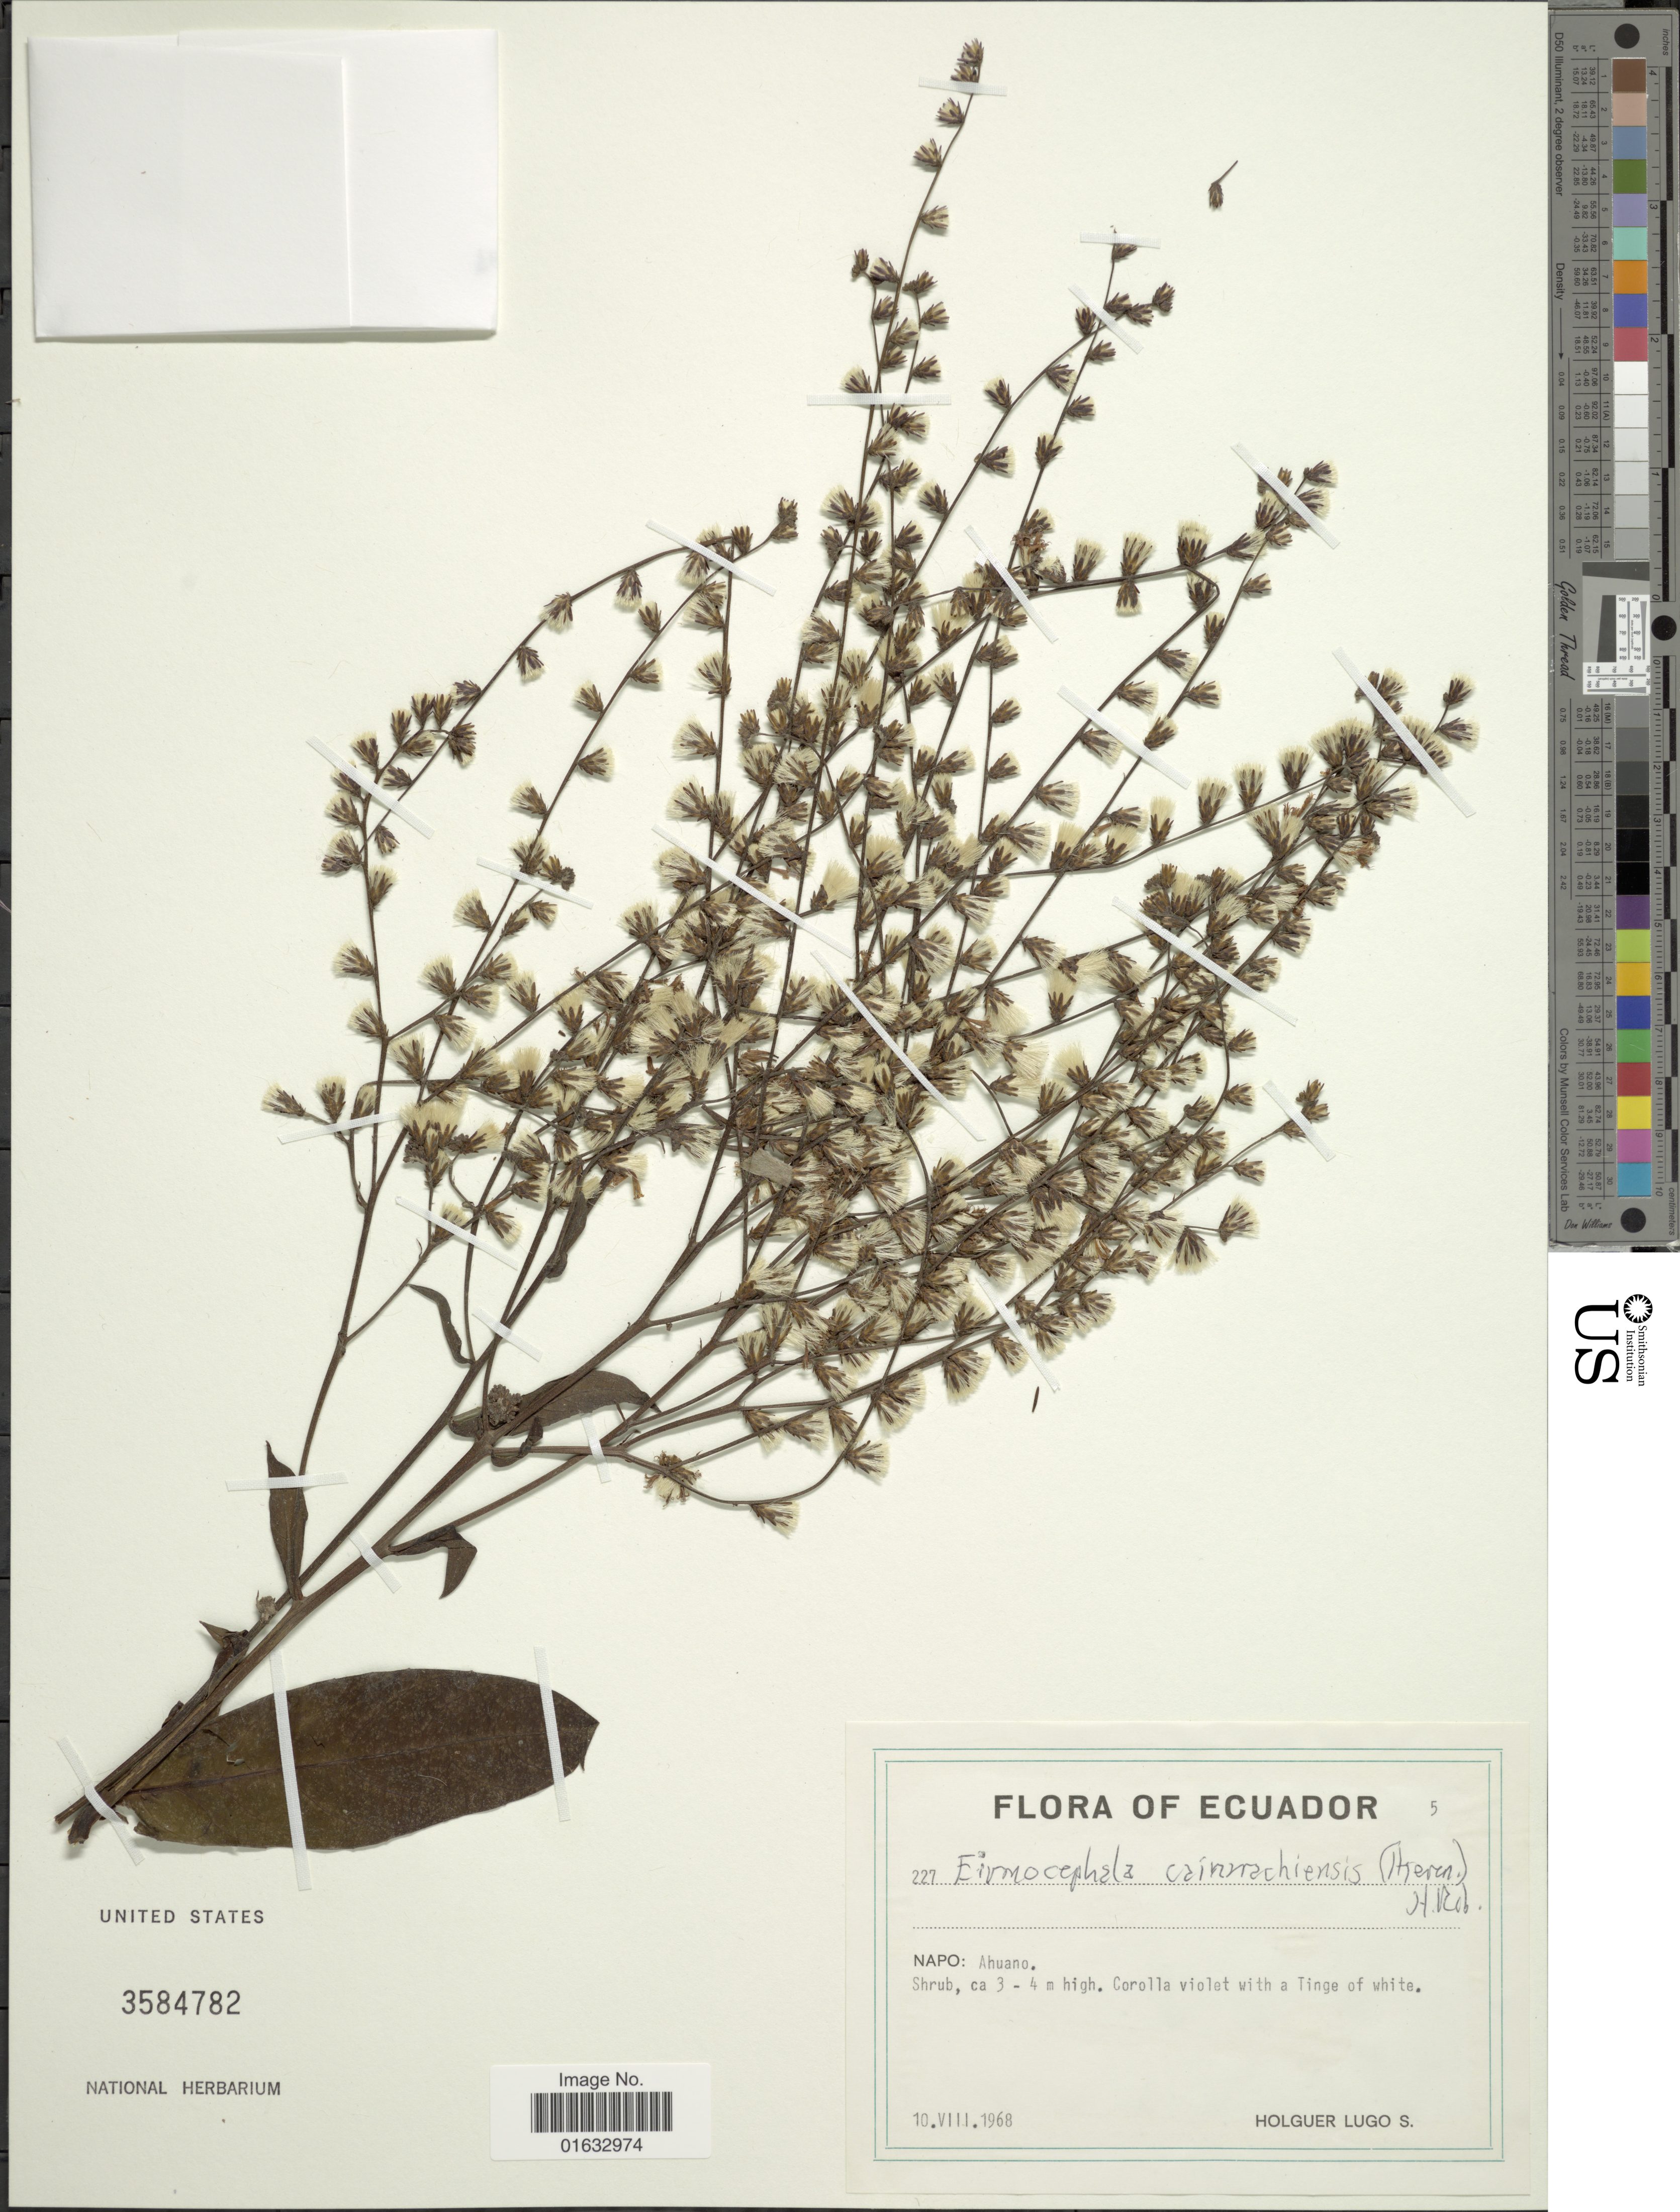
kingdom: Plantae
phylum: Tracheophyta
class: Magnoliopsida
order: Asterales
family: Asteraceae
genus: Eirmocephala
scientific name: Eirmocephala cainarachiensis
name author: (Hieron.) H. Rob.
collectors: H. Lugo S.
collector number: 227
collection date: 1968-08-10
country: Ecuador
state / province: Napo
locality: Ecuador, Napo: Ahuano.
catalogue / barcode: US 3584782